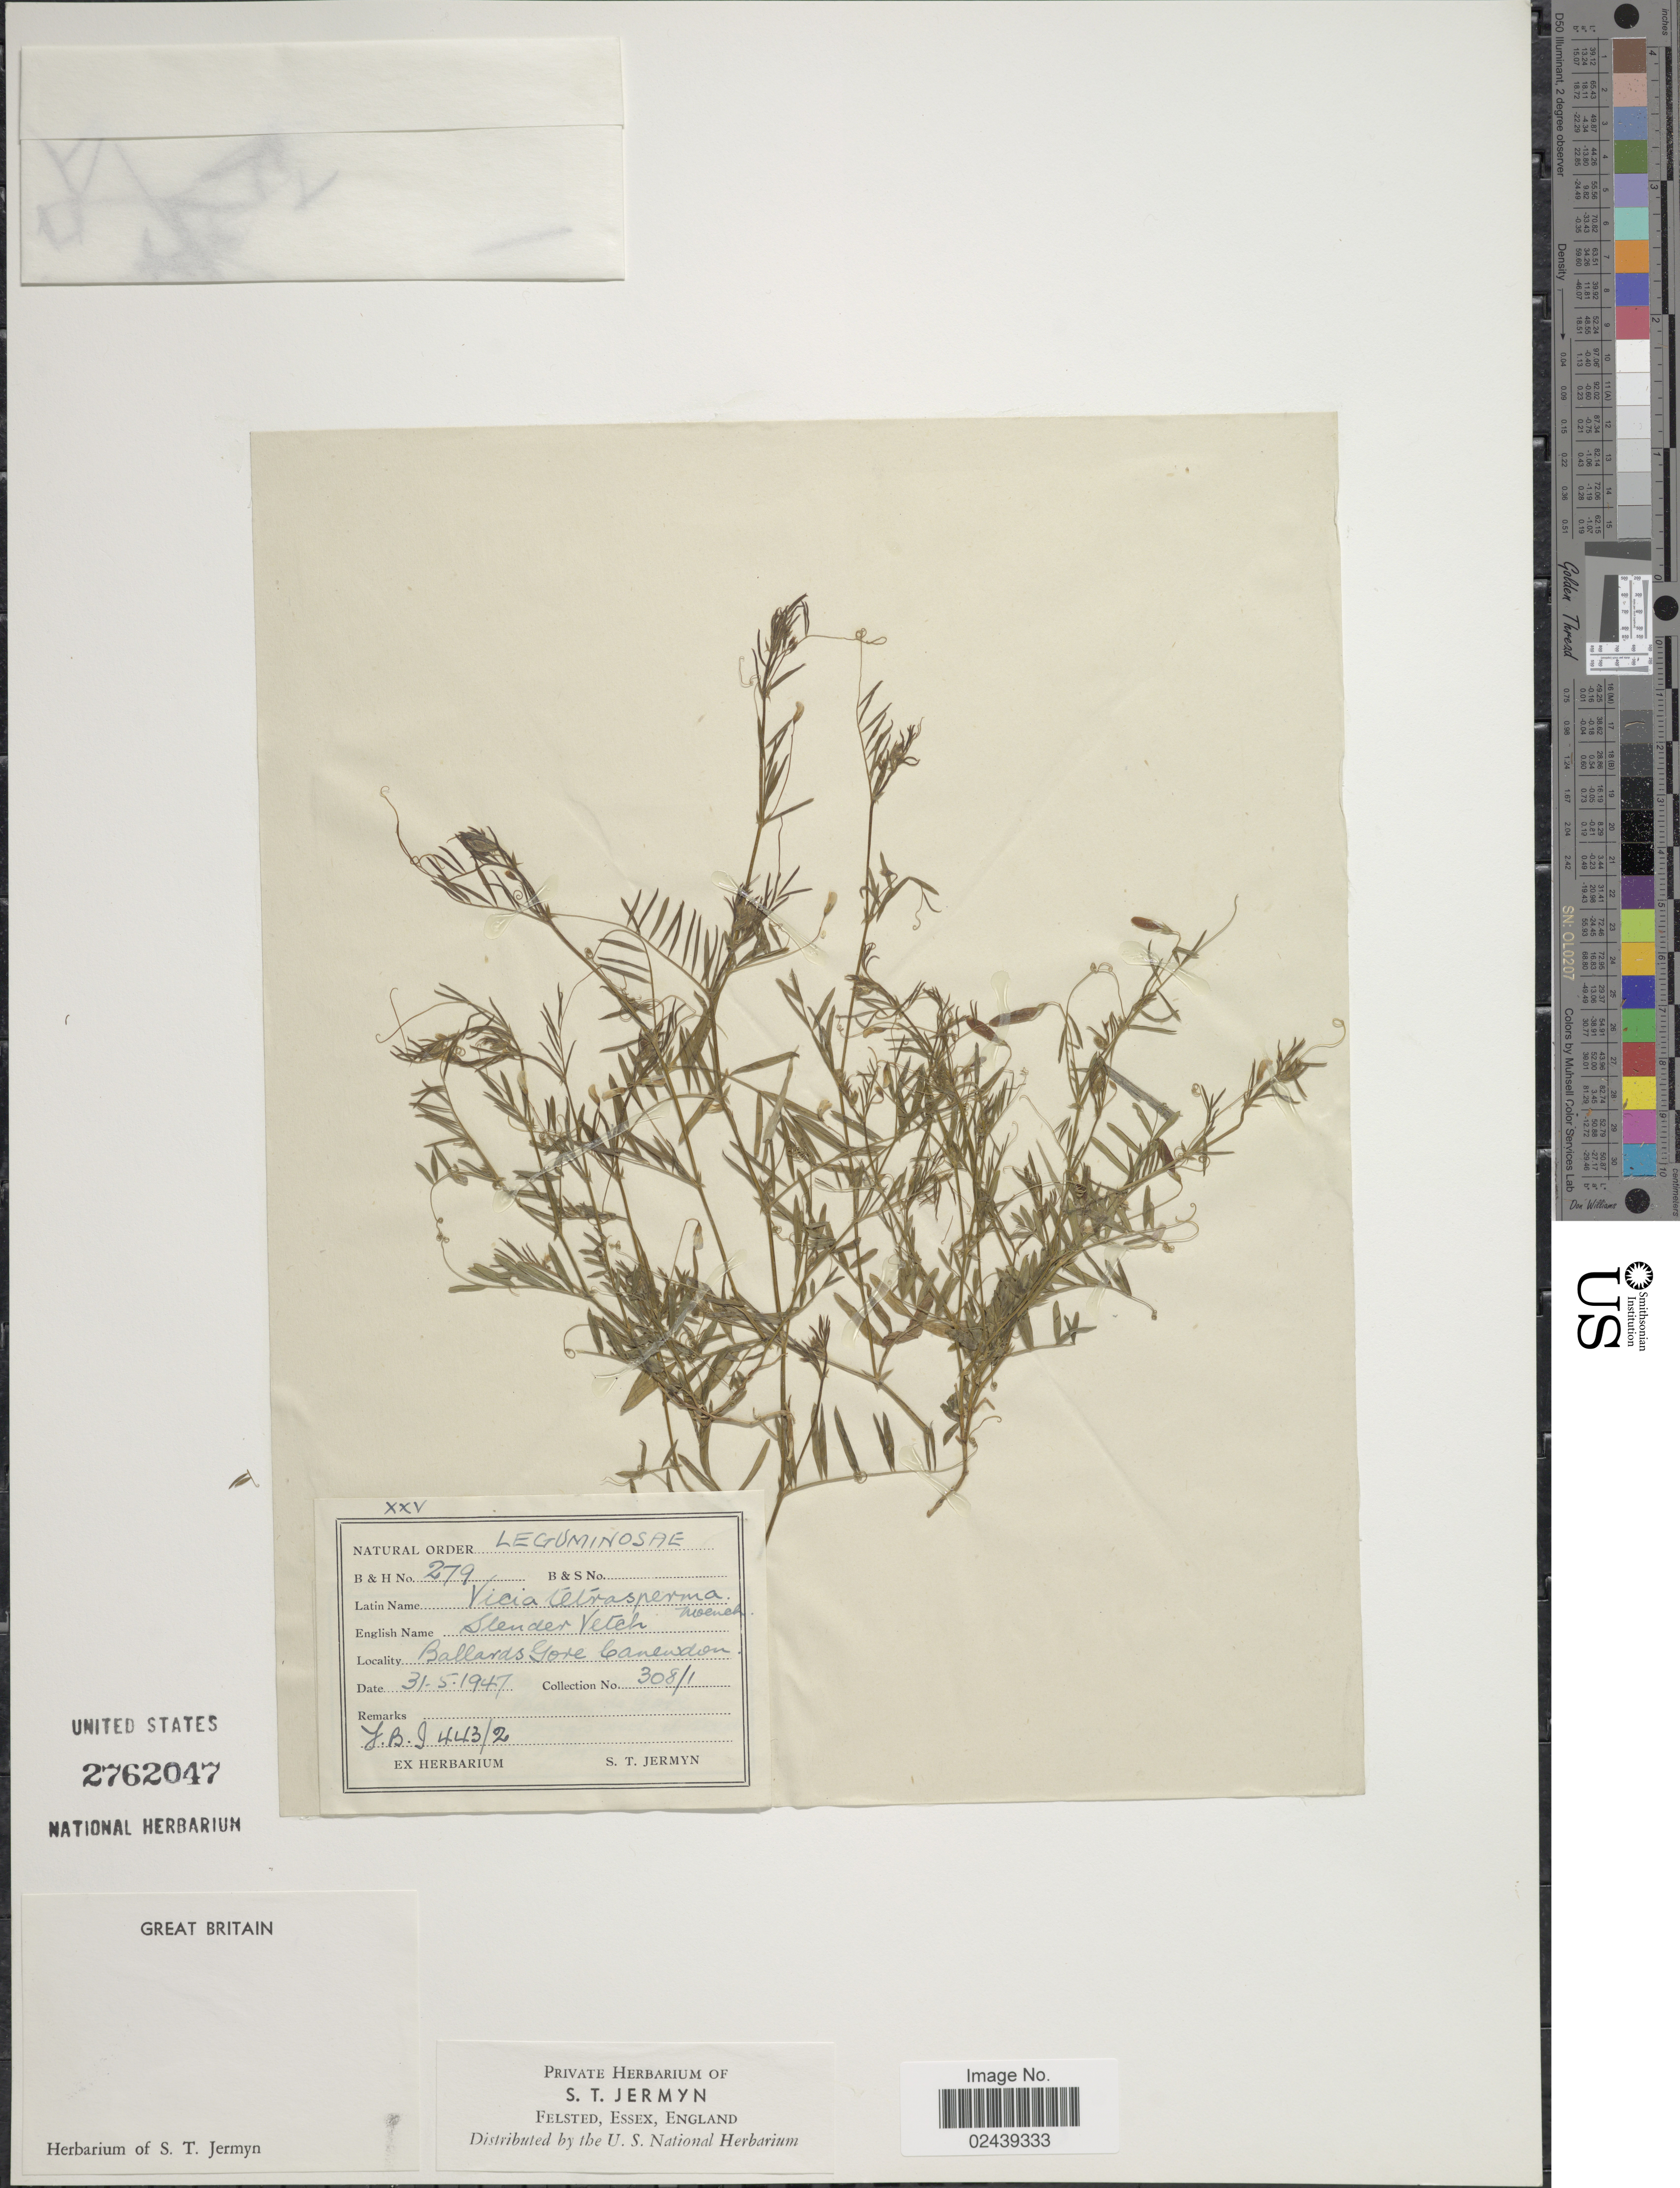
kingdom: Plantae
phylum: Tracheophyta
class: Magnoliopsida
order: Fabales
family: Fabaceae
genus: Vicia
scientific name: Vicia tetrasperma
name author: (L.) Schreb.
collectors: ex herb. S. T. Jermyn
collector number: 279/308/1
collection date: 1947-05-31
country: United Kingdom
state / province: England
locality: Great Britain. Ballards Gore Canewdon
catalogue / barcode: US 2762047